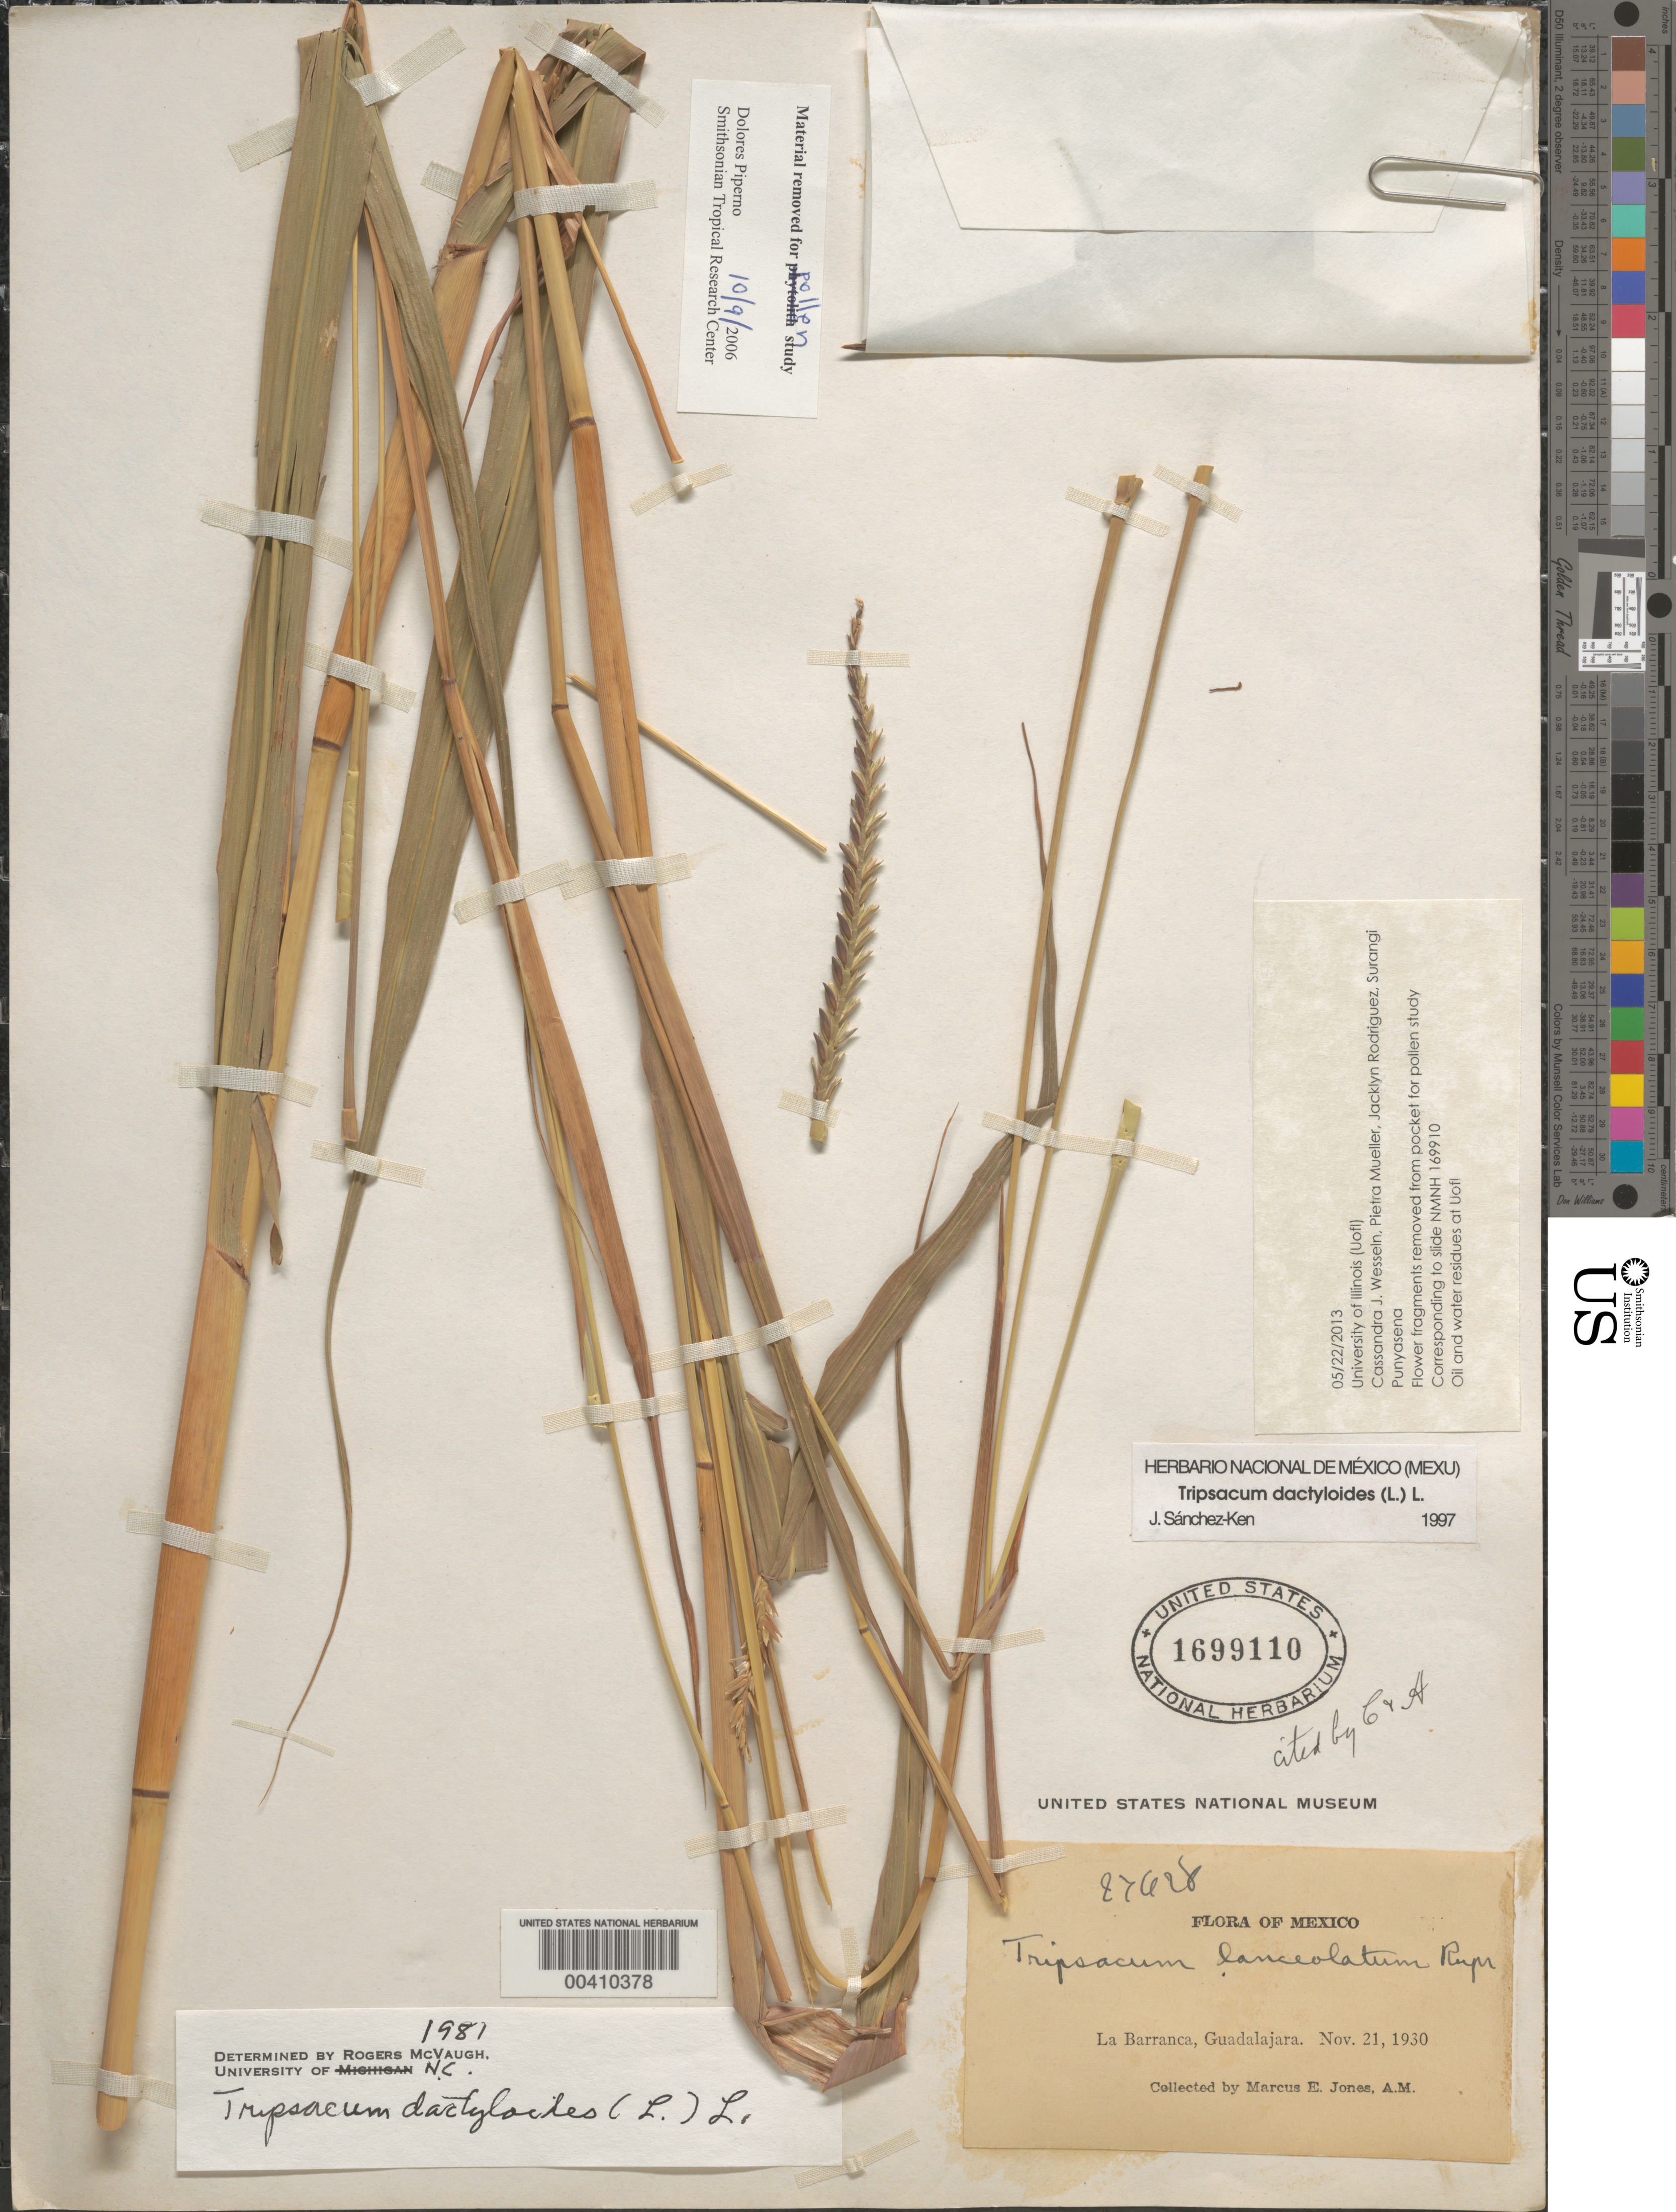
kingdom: Plantae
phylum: Tracheophyta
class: Liliopsida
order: Poales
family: Poaceae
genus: Tripsacum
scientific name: Tripsacum dactyloides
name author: (L.) L.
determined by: McVaugh, R.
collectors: M. E. Jones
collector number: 87628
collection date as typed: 21 Nov 1930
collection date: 1930-11-21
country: Mexico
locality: La Barranca, Guadalajara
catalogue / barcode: US 1699110